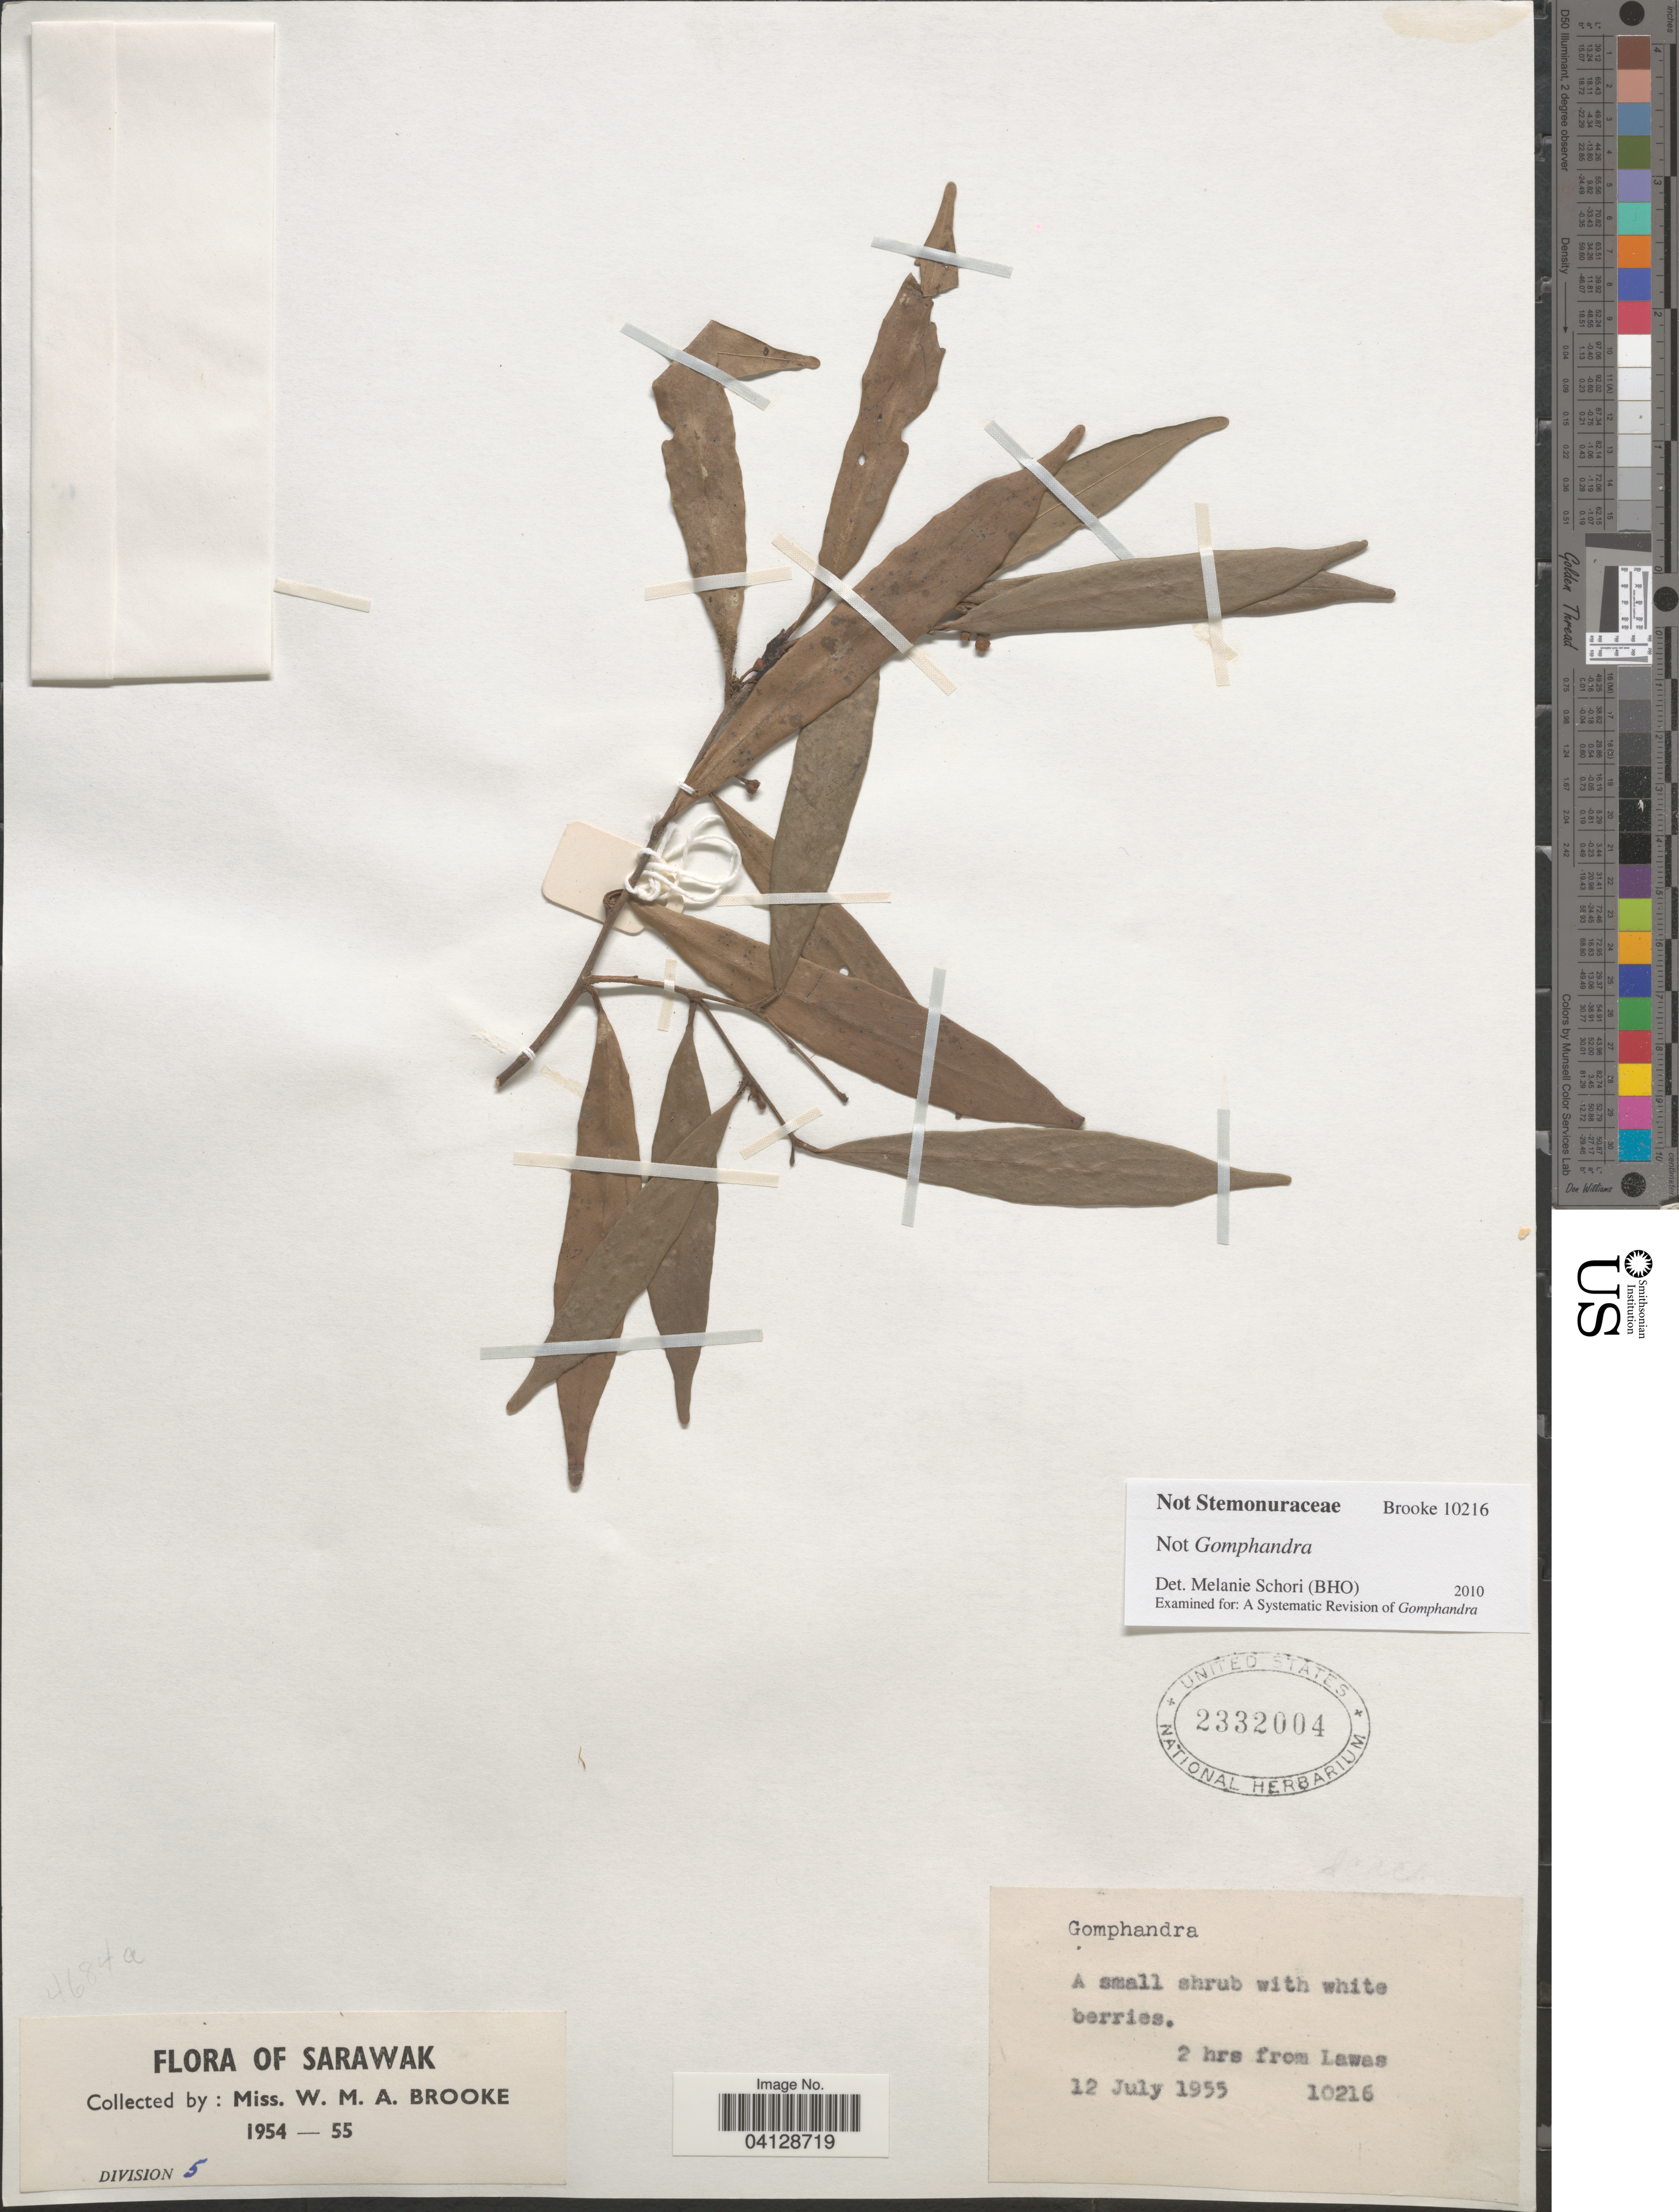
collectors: W. Brooke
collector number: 10216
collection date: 1955-07-12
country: Malaysia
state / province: Sarawak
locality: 2 hrs from Lawas.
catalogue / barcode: US 2332004